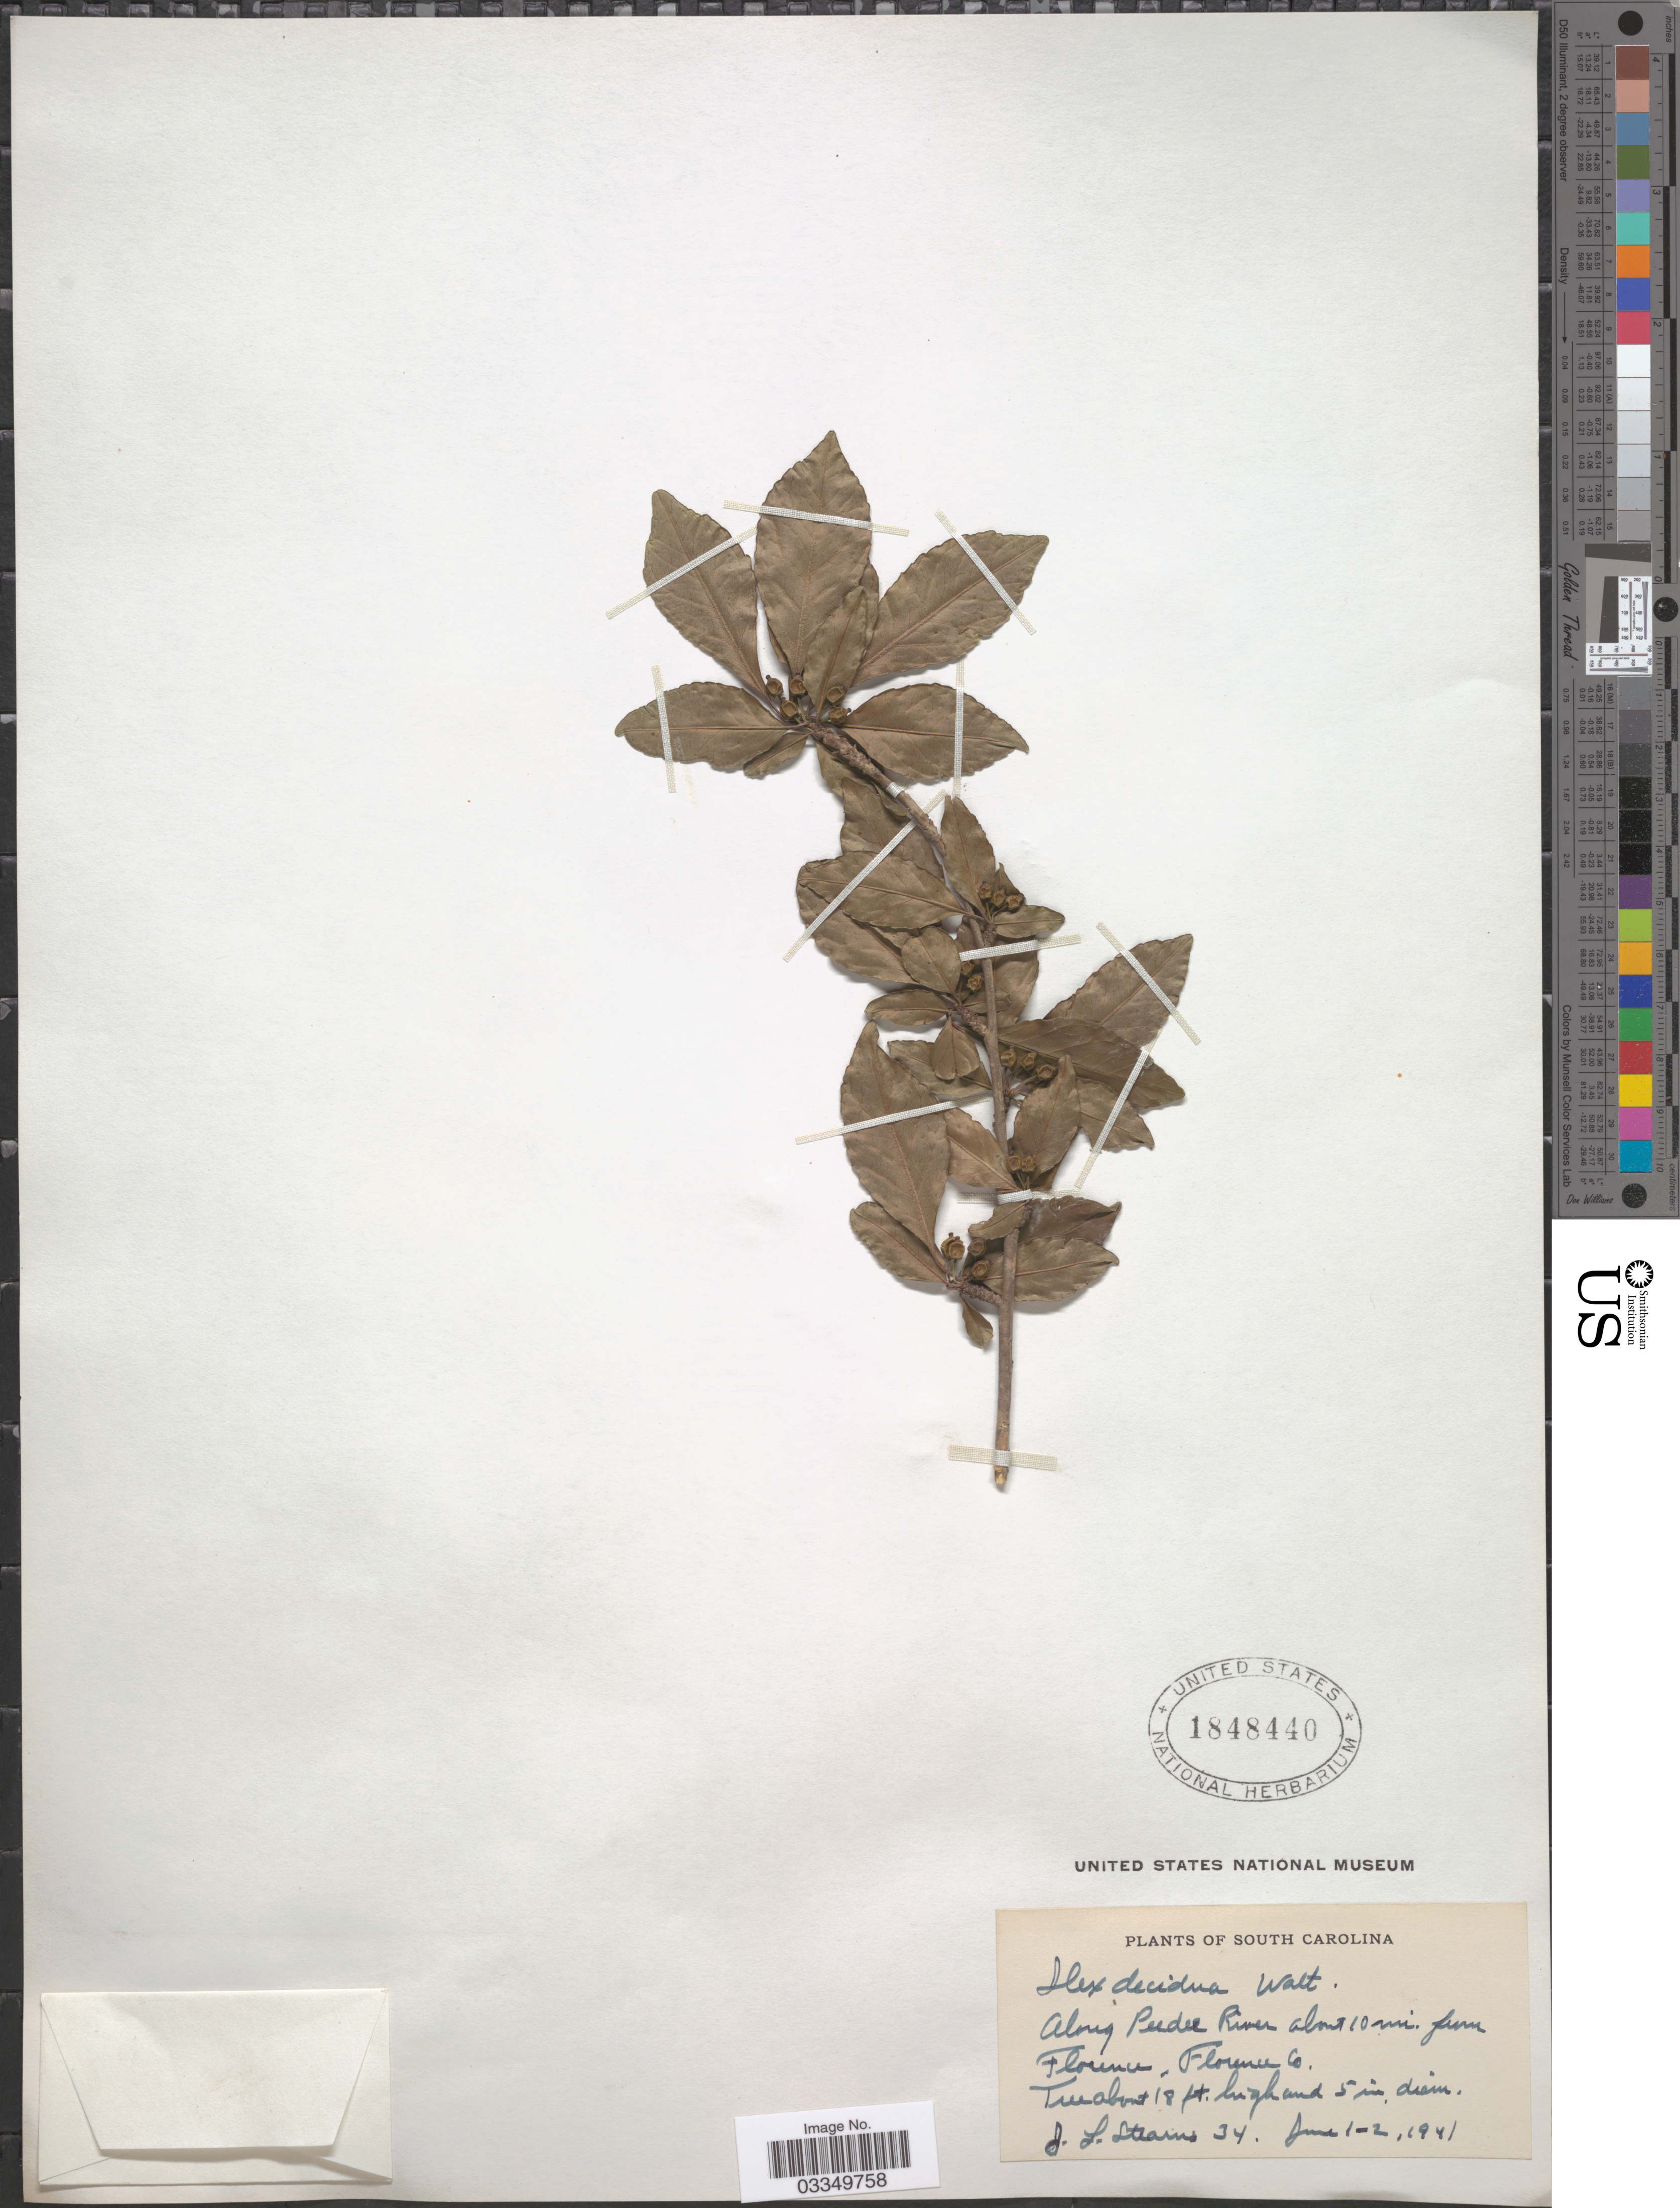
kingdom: Plantae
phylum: Tracheophyta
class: Magnoliopsida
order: Aquifoliales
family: Aquifoliaceae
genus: Ilex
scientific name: Ilex decidua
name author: Walter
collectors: J. Stearns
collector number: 34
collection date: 1941-06-01/1941-06-02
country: United States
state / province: South Carolina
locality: Along Peedee River about 10 mi. from Florence, Florence Co.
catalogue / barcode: US 1848440